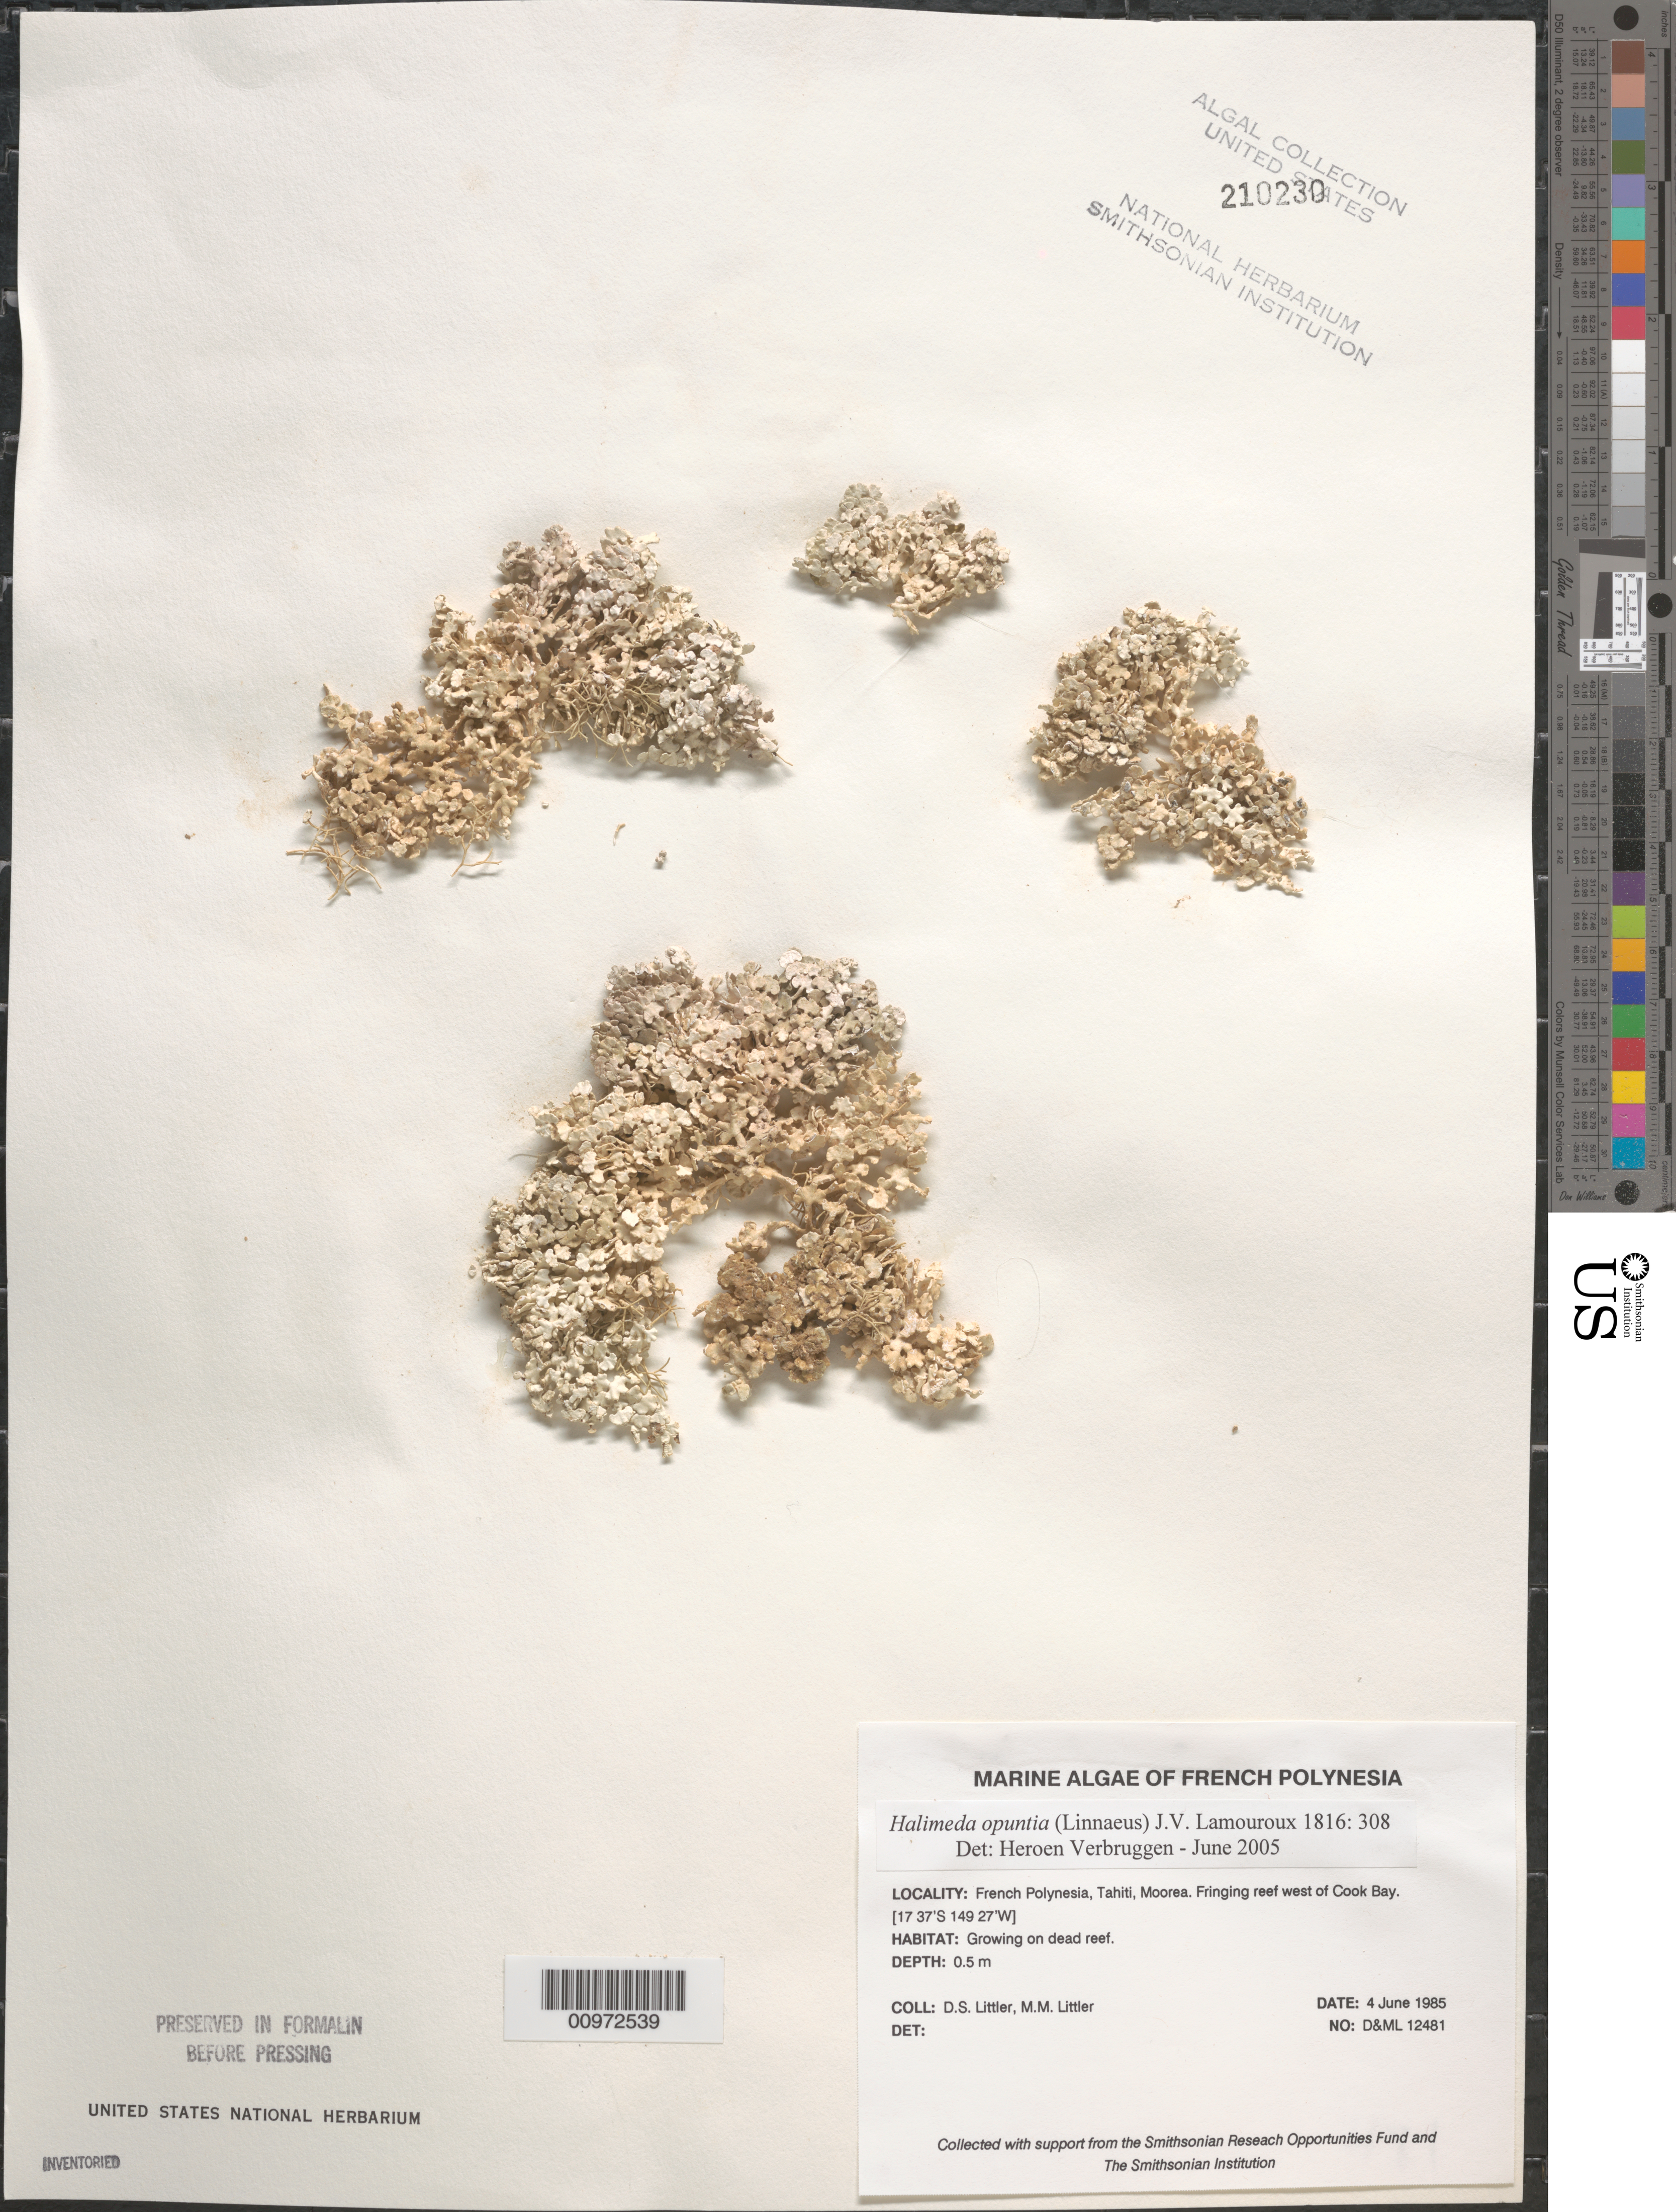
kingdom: Plantae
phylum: Chlorophyta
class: Ulvophyceae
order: Bryopsidales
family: Halimedaceae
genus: Halimeda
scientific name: Halimeda opuntia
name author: (L.) J.V.Lamouroux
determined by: Verbruggen, H.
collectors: D. S. Littler & M. M. Littler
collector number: D&ML 12481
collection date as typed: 04 Jun 1985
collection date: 1985-06-04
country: French Polynesia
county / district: Moorea-Maiao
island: Moorea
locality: Fringing reef west of Cook Bay [near Tahiti]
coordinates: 17 37'S, 149 27'W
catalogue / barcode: US 210230